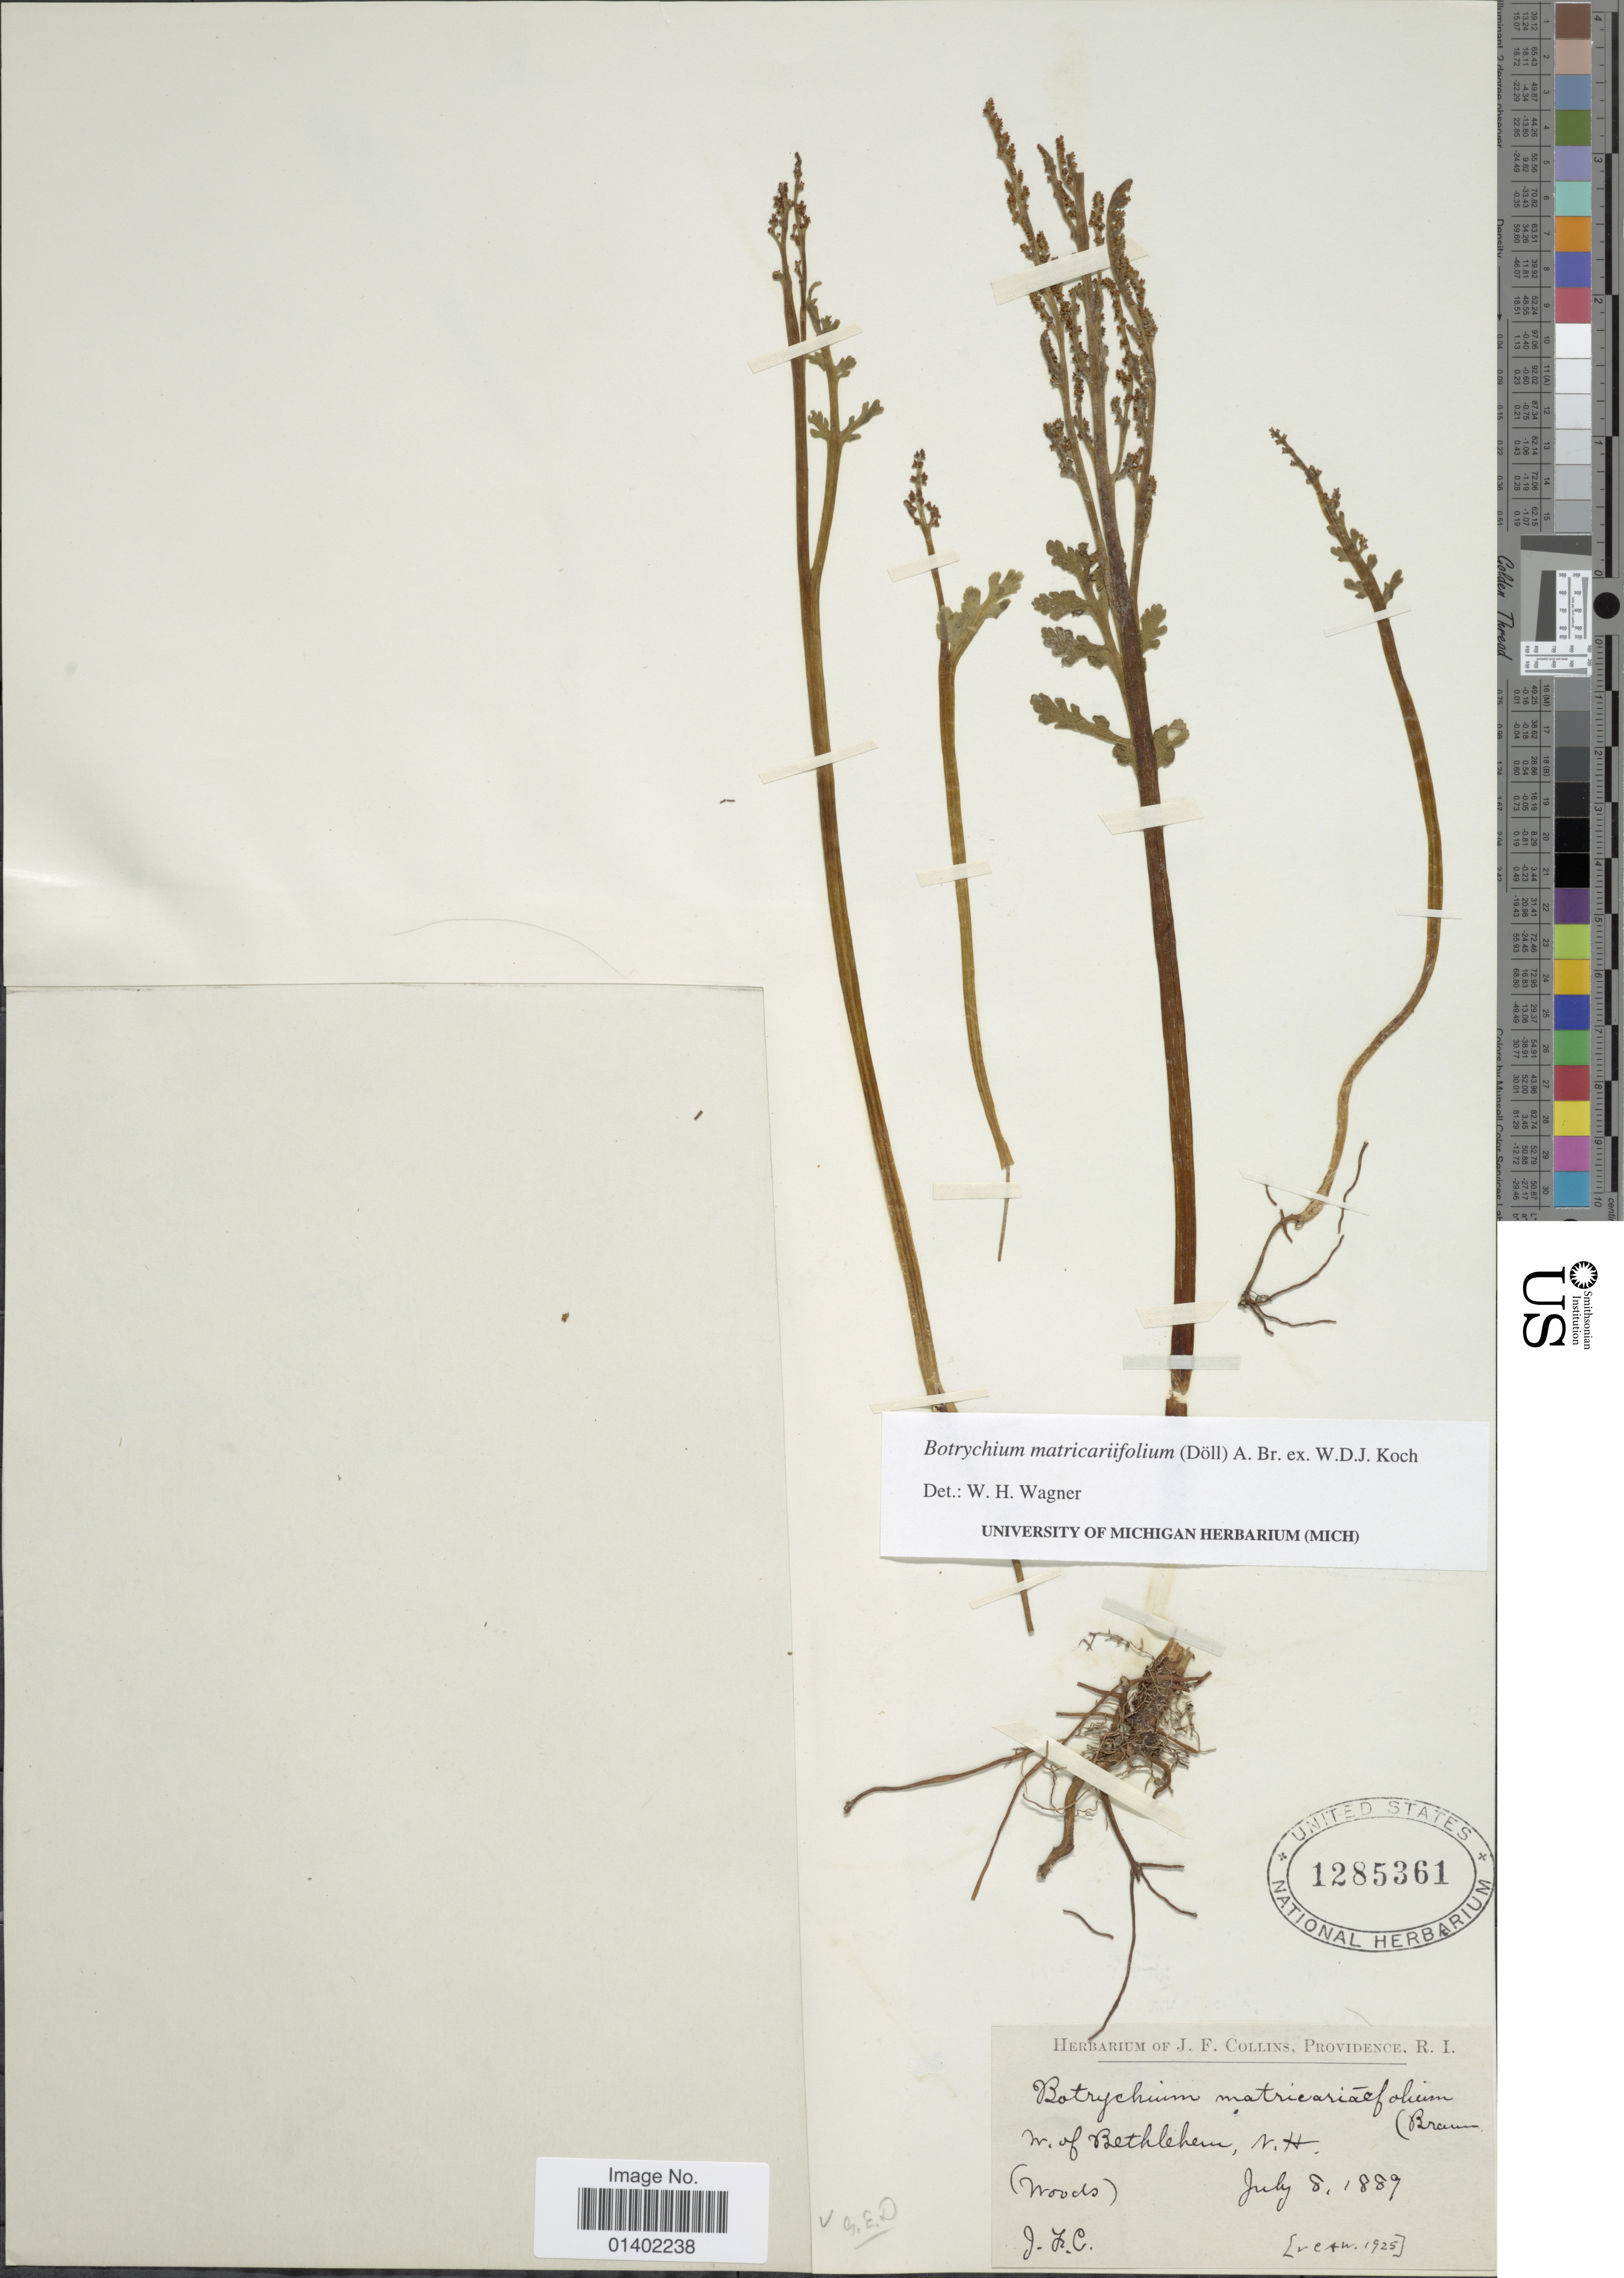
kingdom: Plantae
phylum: Tracheophyta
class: Polypodiopsida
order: Ophioglossales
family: Ophioglossaceae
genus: Botrychium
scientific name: Botrychium matricariifolium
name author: (A. Braun ex Dowell) A. Braun ex Koch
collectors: J. Collins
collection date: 1889-07-08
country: United States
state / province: New Hampshire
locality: Bethlehem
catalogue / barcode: US 1285361